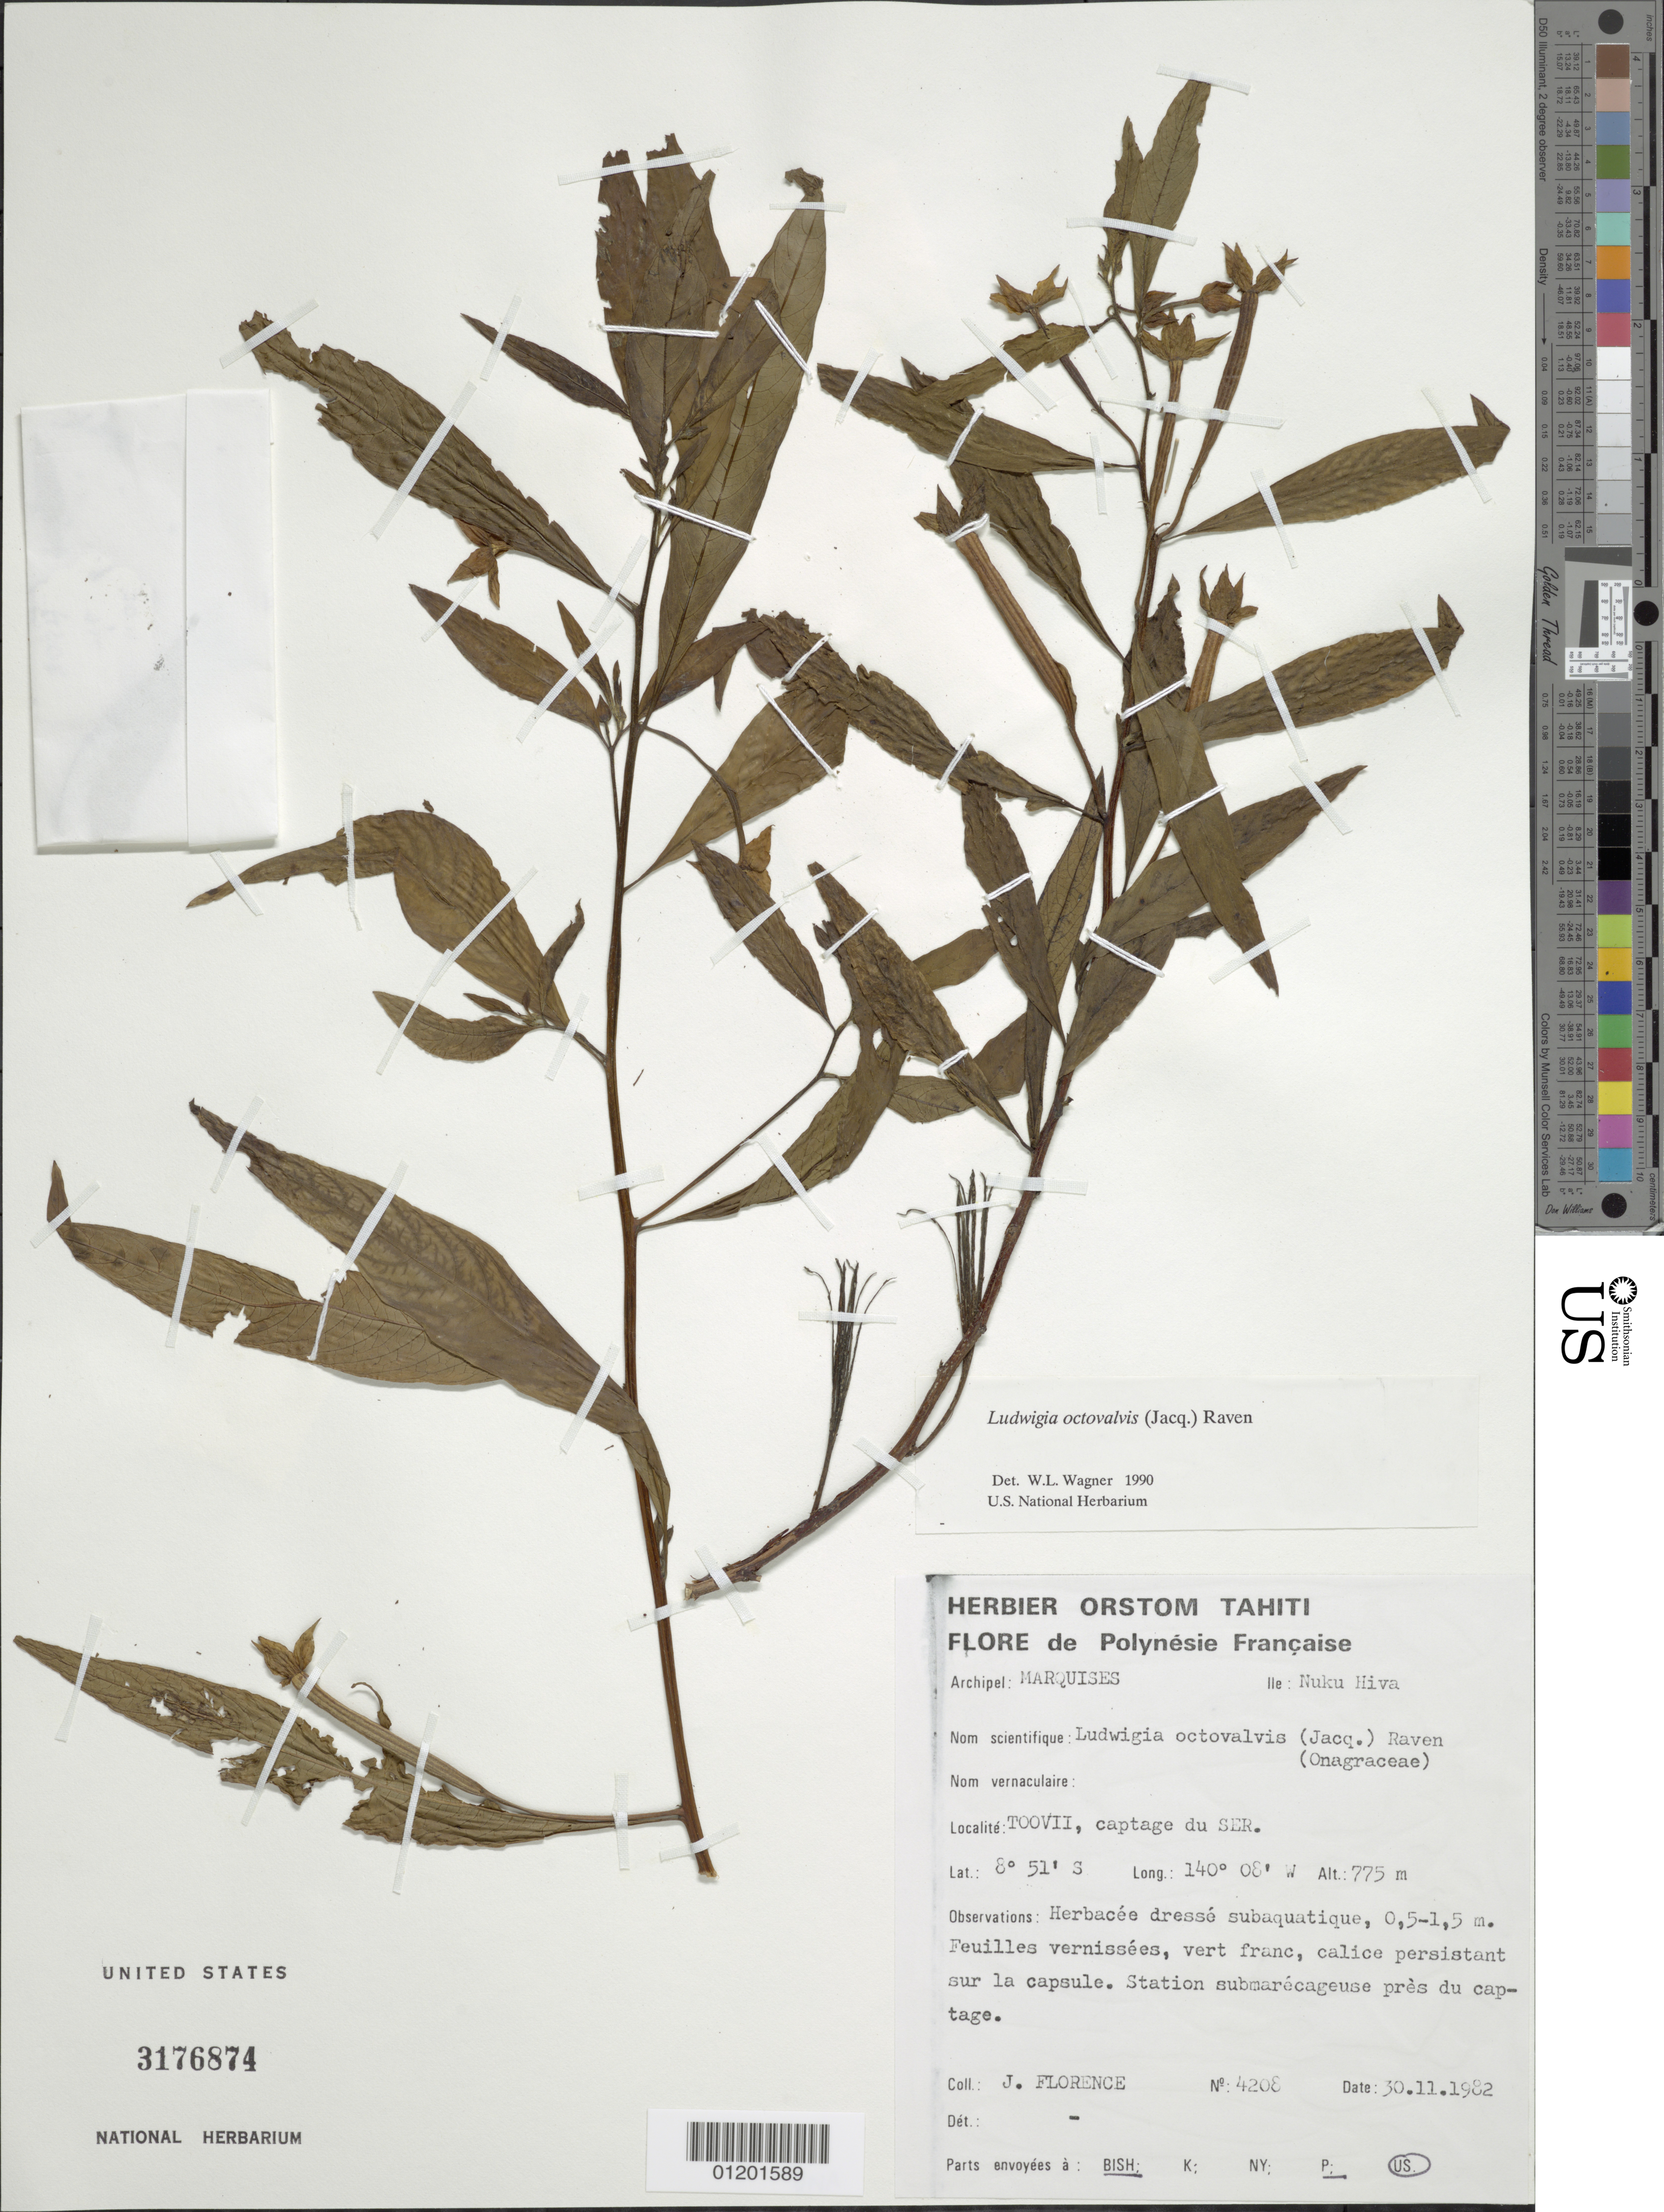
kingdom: Plantae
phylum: Tracheophyta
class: Magnoliopsida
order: Myrtales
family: Onagraceae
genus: Ludwigia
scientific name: Ludwigia octovalvis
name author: (Jacq.) P.H. Raven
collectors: J. Florence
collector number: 4208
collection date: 1982-11-30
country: French Polynesia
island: Nuku Hiva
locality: Toovii, captage du SER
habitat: Station submarécageuse près du captage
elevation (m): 775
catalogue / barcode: US 3176874